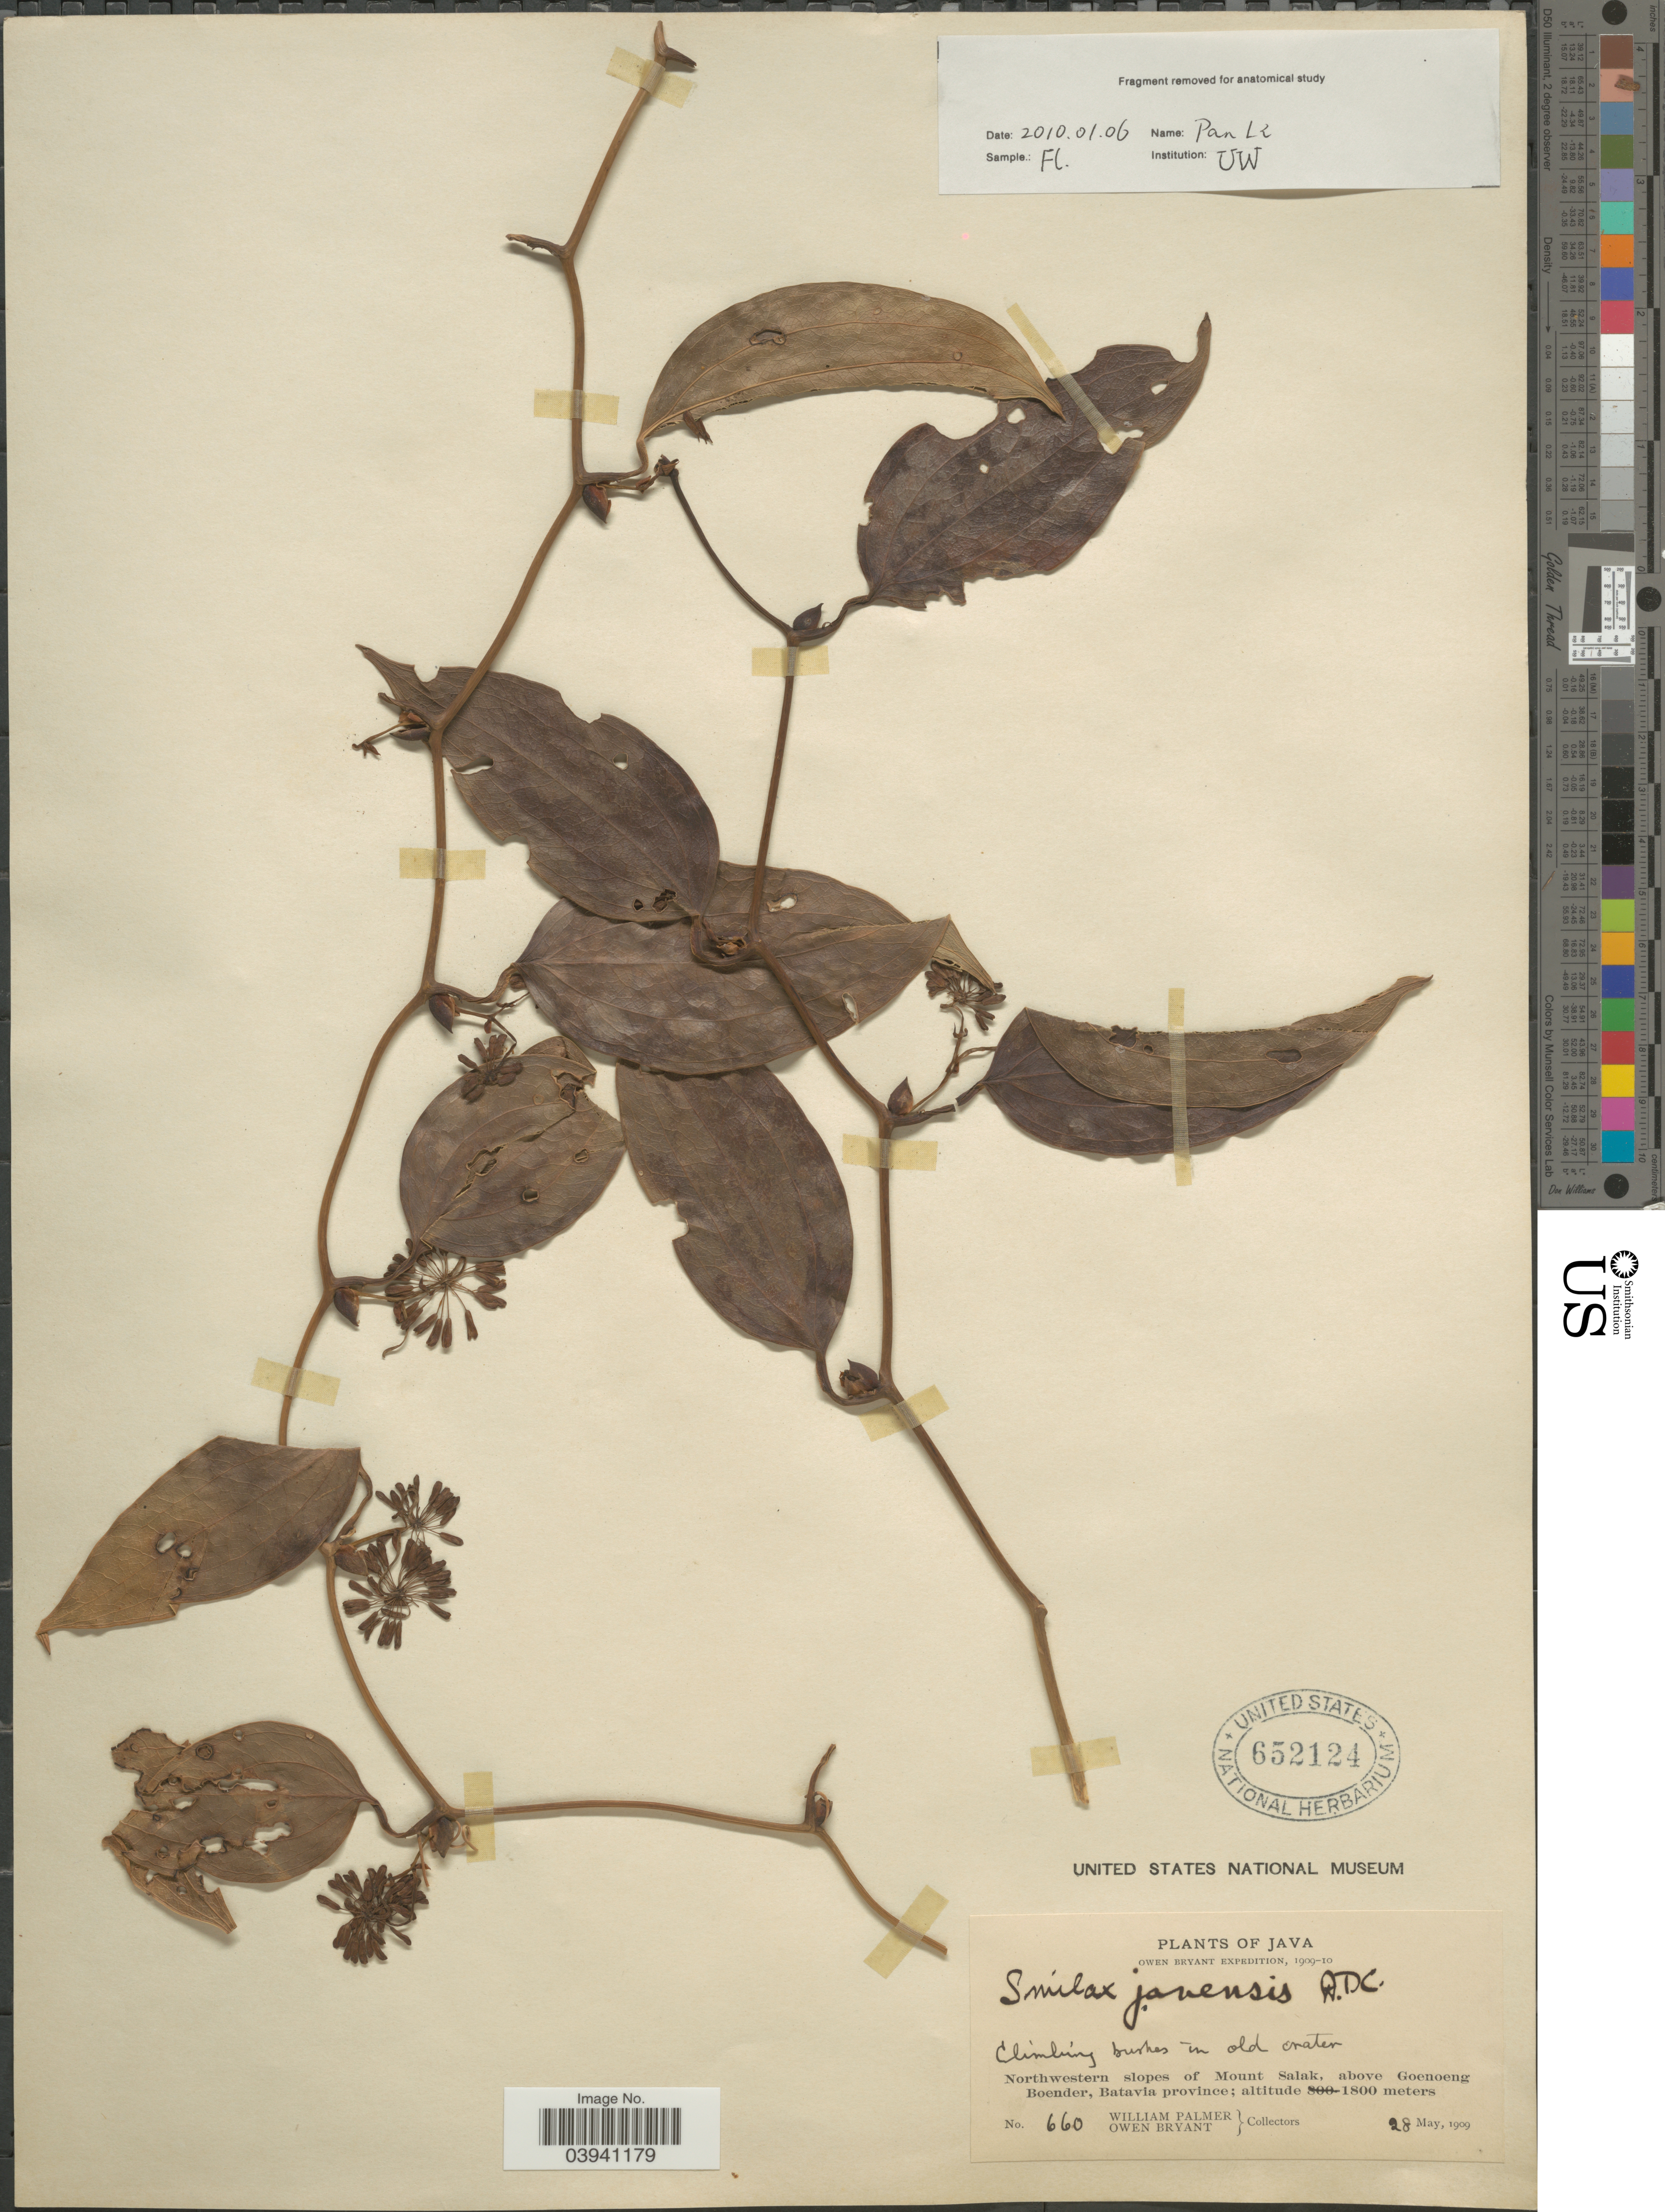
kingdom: Plantae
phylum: Tracheophyta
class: Liliopsida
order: Liliales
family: Smilacaceae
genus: Smilax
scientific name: Smilax javensis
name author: A. DC.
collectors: W. Palmer & O. Bryant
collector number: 660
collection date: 1909-05-28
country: Indonesia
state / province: Java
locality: In old crater. Northwestern slopes of Mount Salak, above Goenoeng Boender, Batavia province.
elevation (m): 1800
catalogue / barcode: US 652124